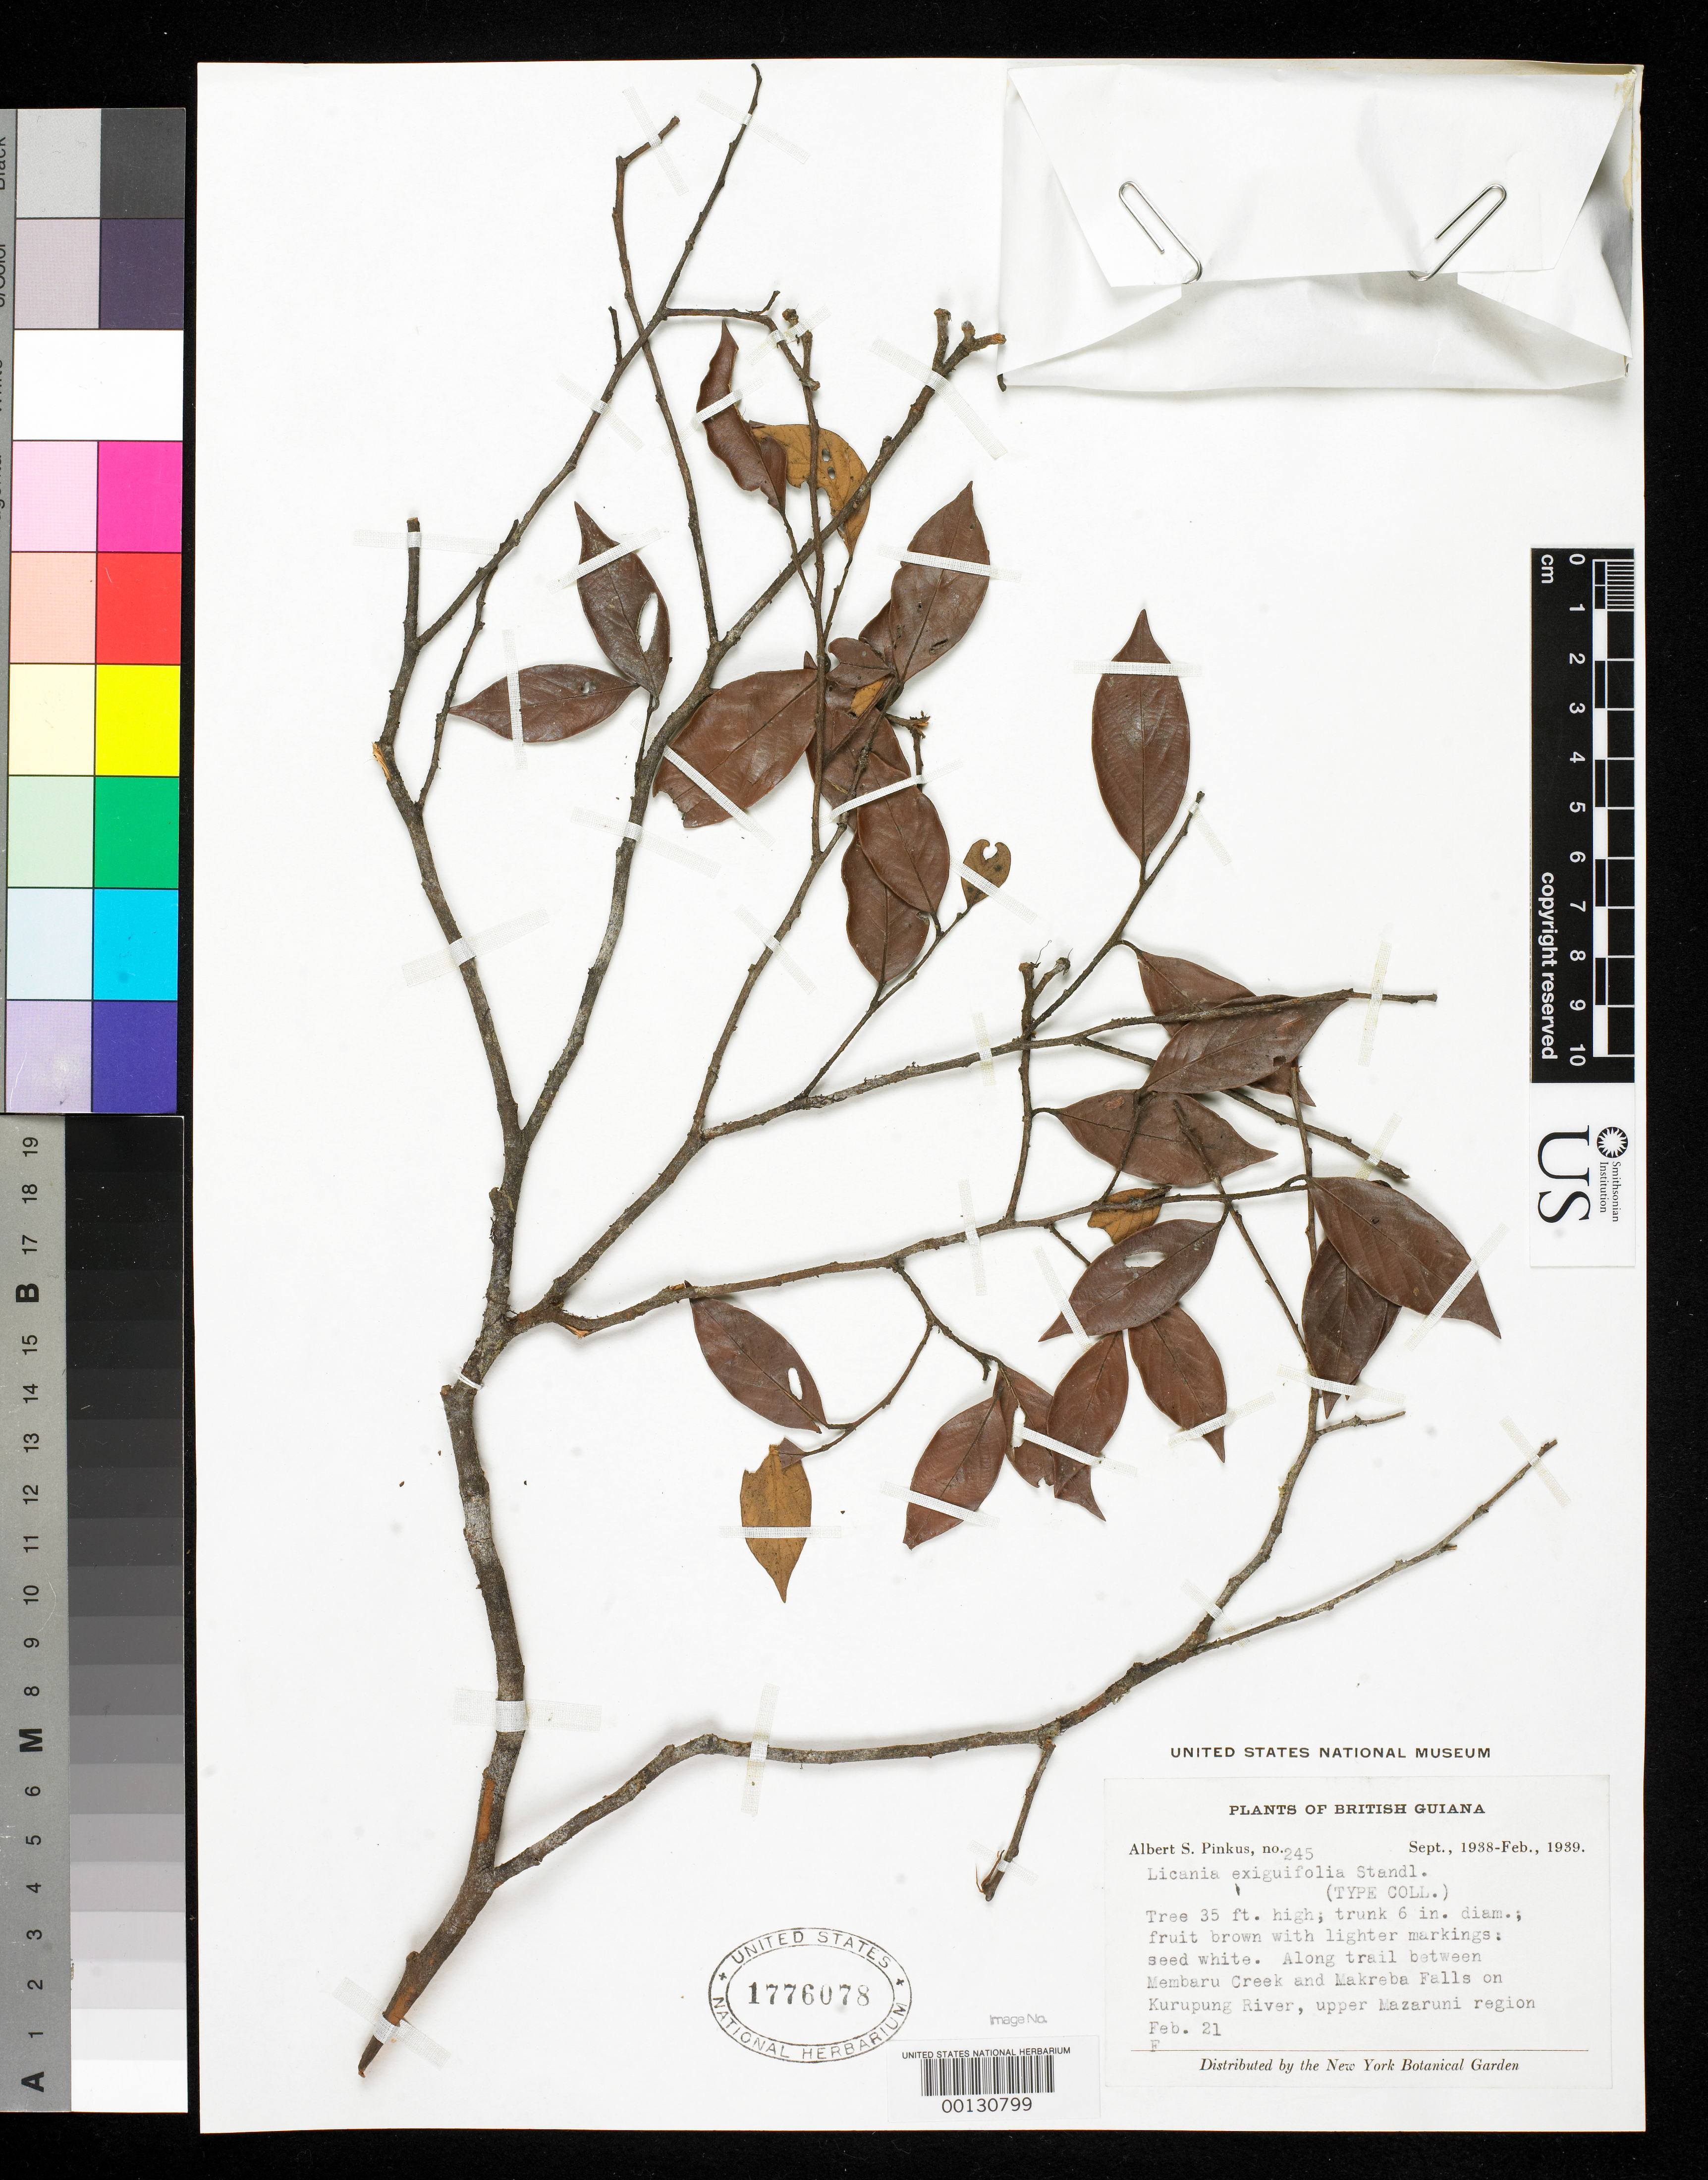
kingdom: Plantae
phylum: Tracheophyta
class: Magnoliopsida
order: Malpighiales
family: Chrysobalanaceae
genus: Licania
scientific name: Licania exiguifolia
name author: Standl.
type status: Isotype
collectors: A. Pinkus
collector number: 245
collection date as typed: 21 Feb 1939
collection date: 1939-02-21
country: Guyana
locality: Trail between Membaru Creek & Makreba Falls on Kurupung River, upper Mazaruni River.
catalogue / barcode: US 1776078